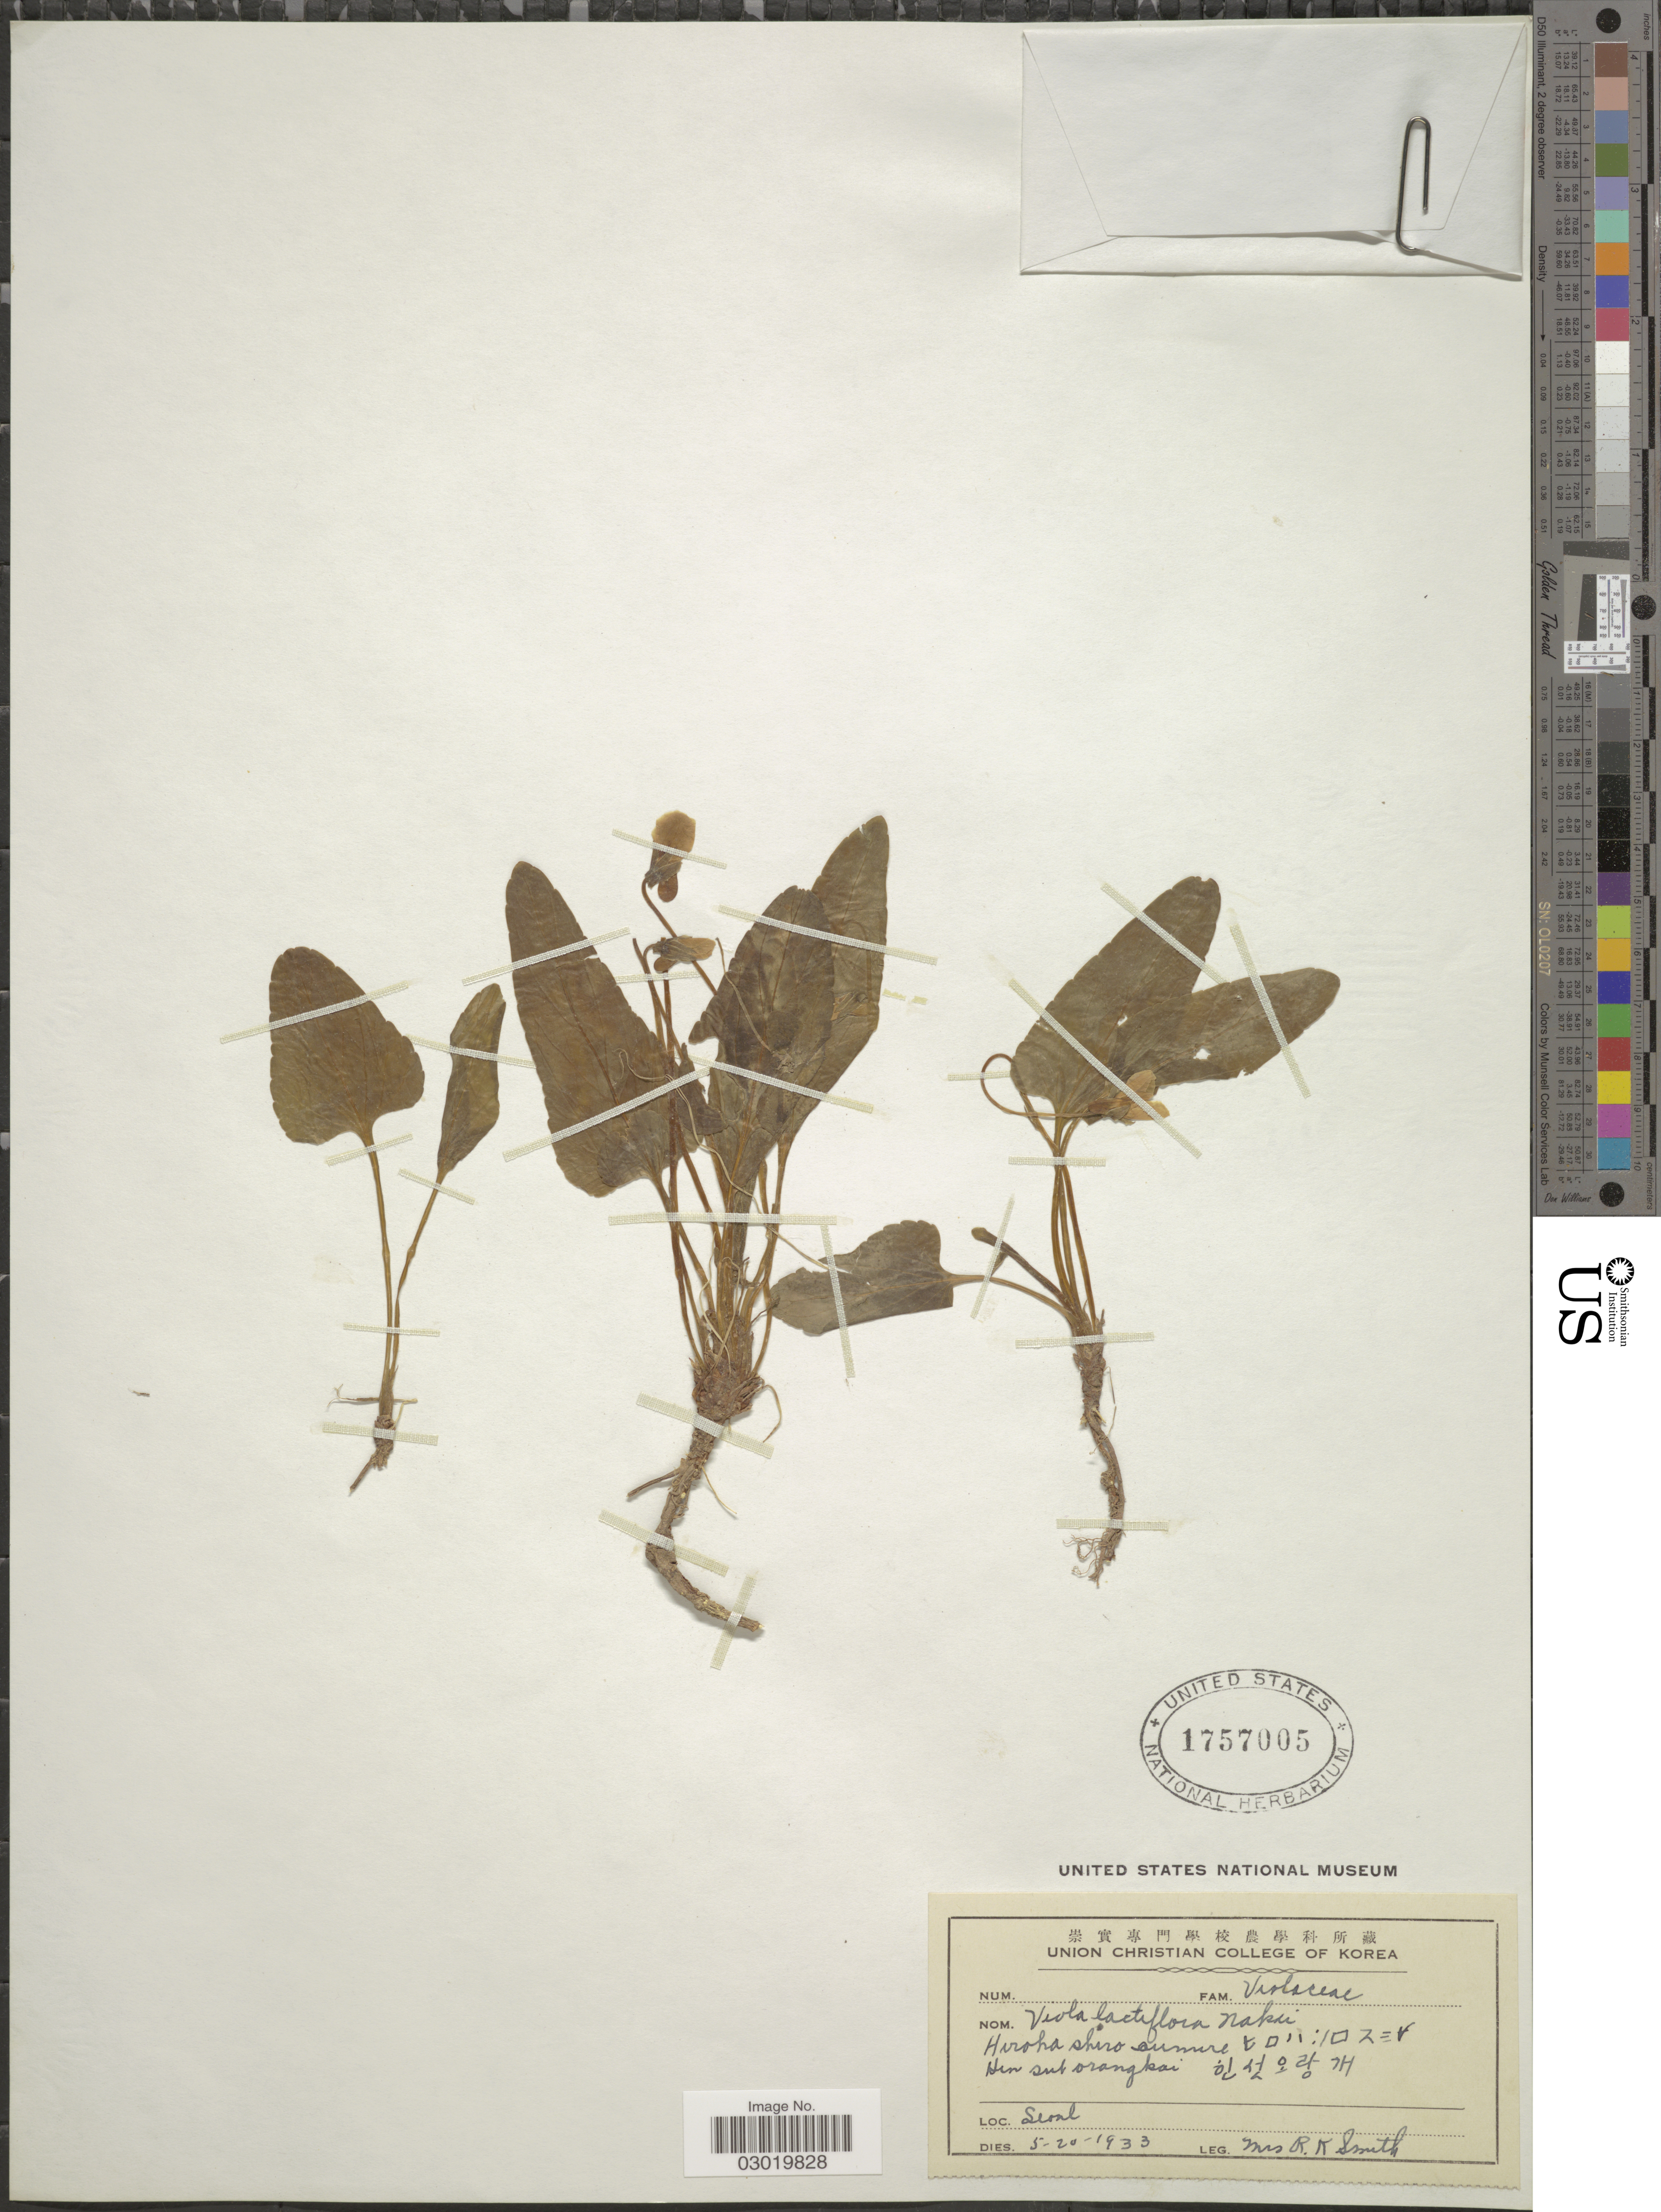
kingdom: Plantae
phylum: Tracheophyta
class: Magnoliopsida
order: Malpighiales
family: Violaceae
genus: Viola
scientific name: Viola lactiflora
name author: Nakai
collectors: R. Smith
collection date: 1933-05-20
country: South Korea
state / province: Seoul Special City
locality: Seoul.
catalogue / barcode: US 1757005